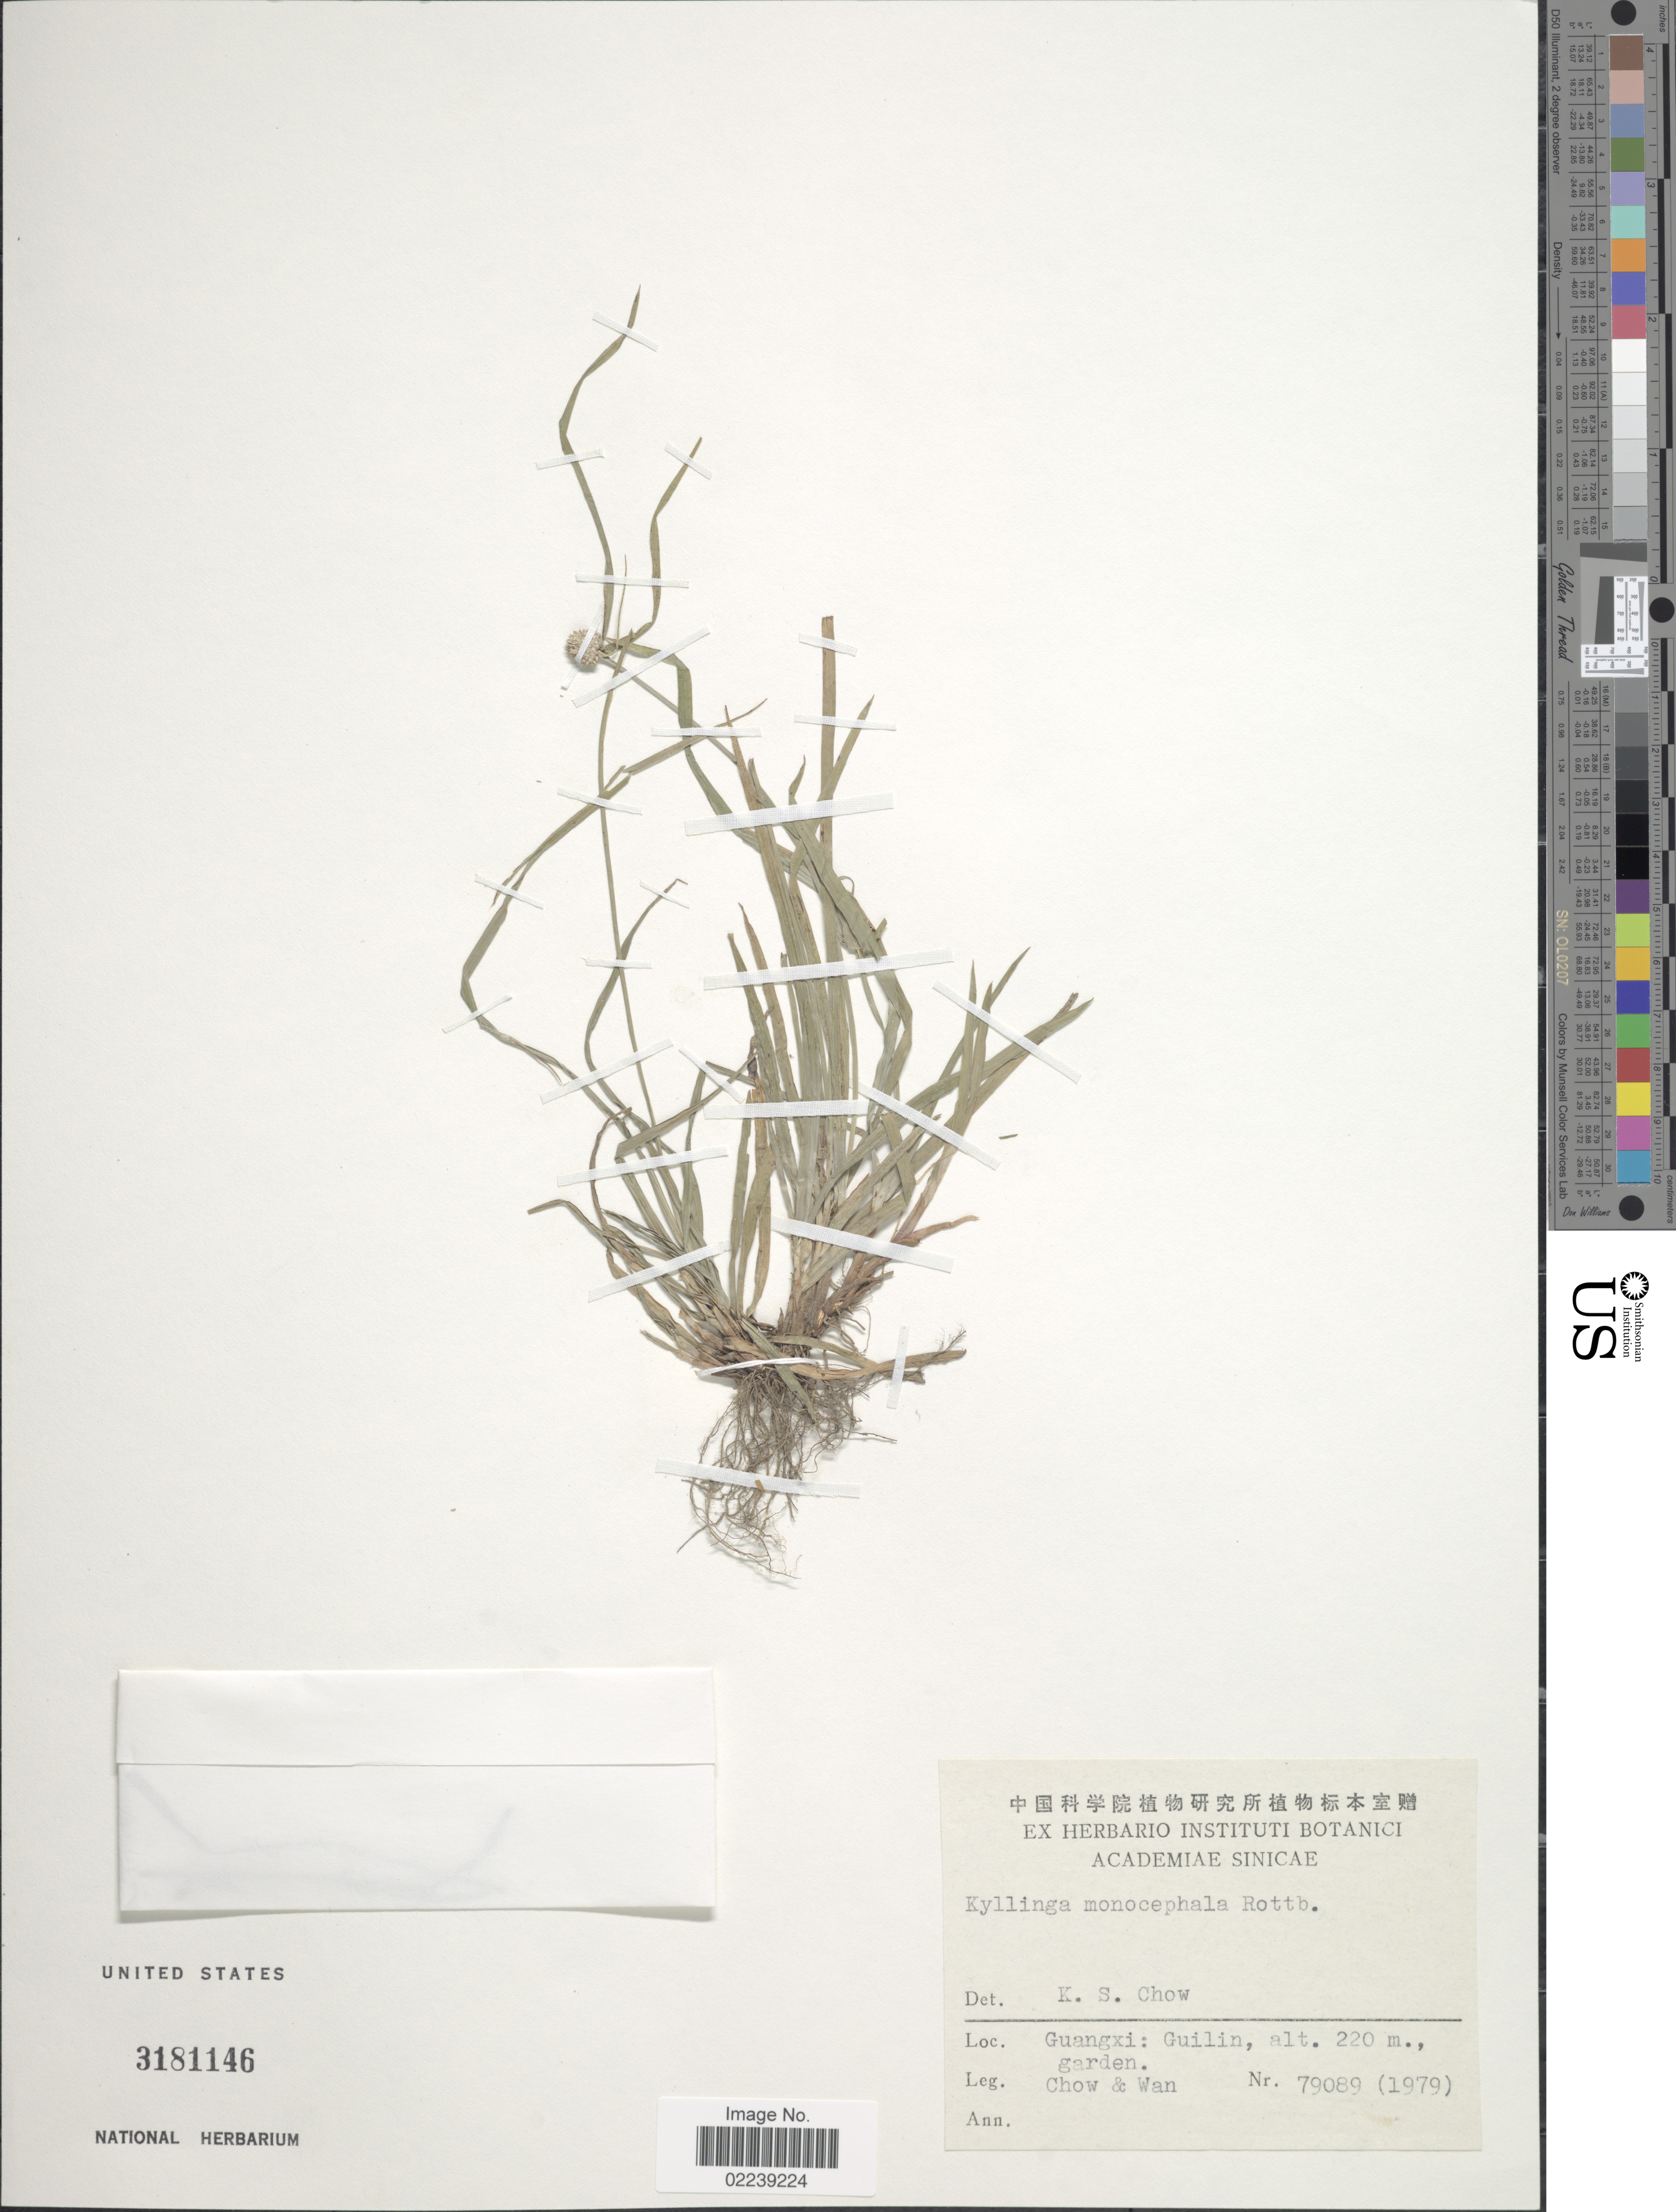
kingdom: Plantae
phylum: Tracheophyta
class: Liliopsida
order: Poales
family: Cyperaceae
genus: Cyperus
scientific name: Cyperus mindorensis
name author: (Steud.) Huygh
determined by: Strong, M. T., (US), Smithsonian Institution - National Museum of Natural History (UNITED STATES)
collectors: Chow, -- & -. Wan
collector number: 79089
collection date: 1979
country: China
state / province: Guangxi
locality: Guilin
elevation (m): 220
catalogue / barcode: US 3181146